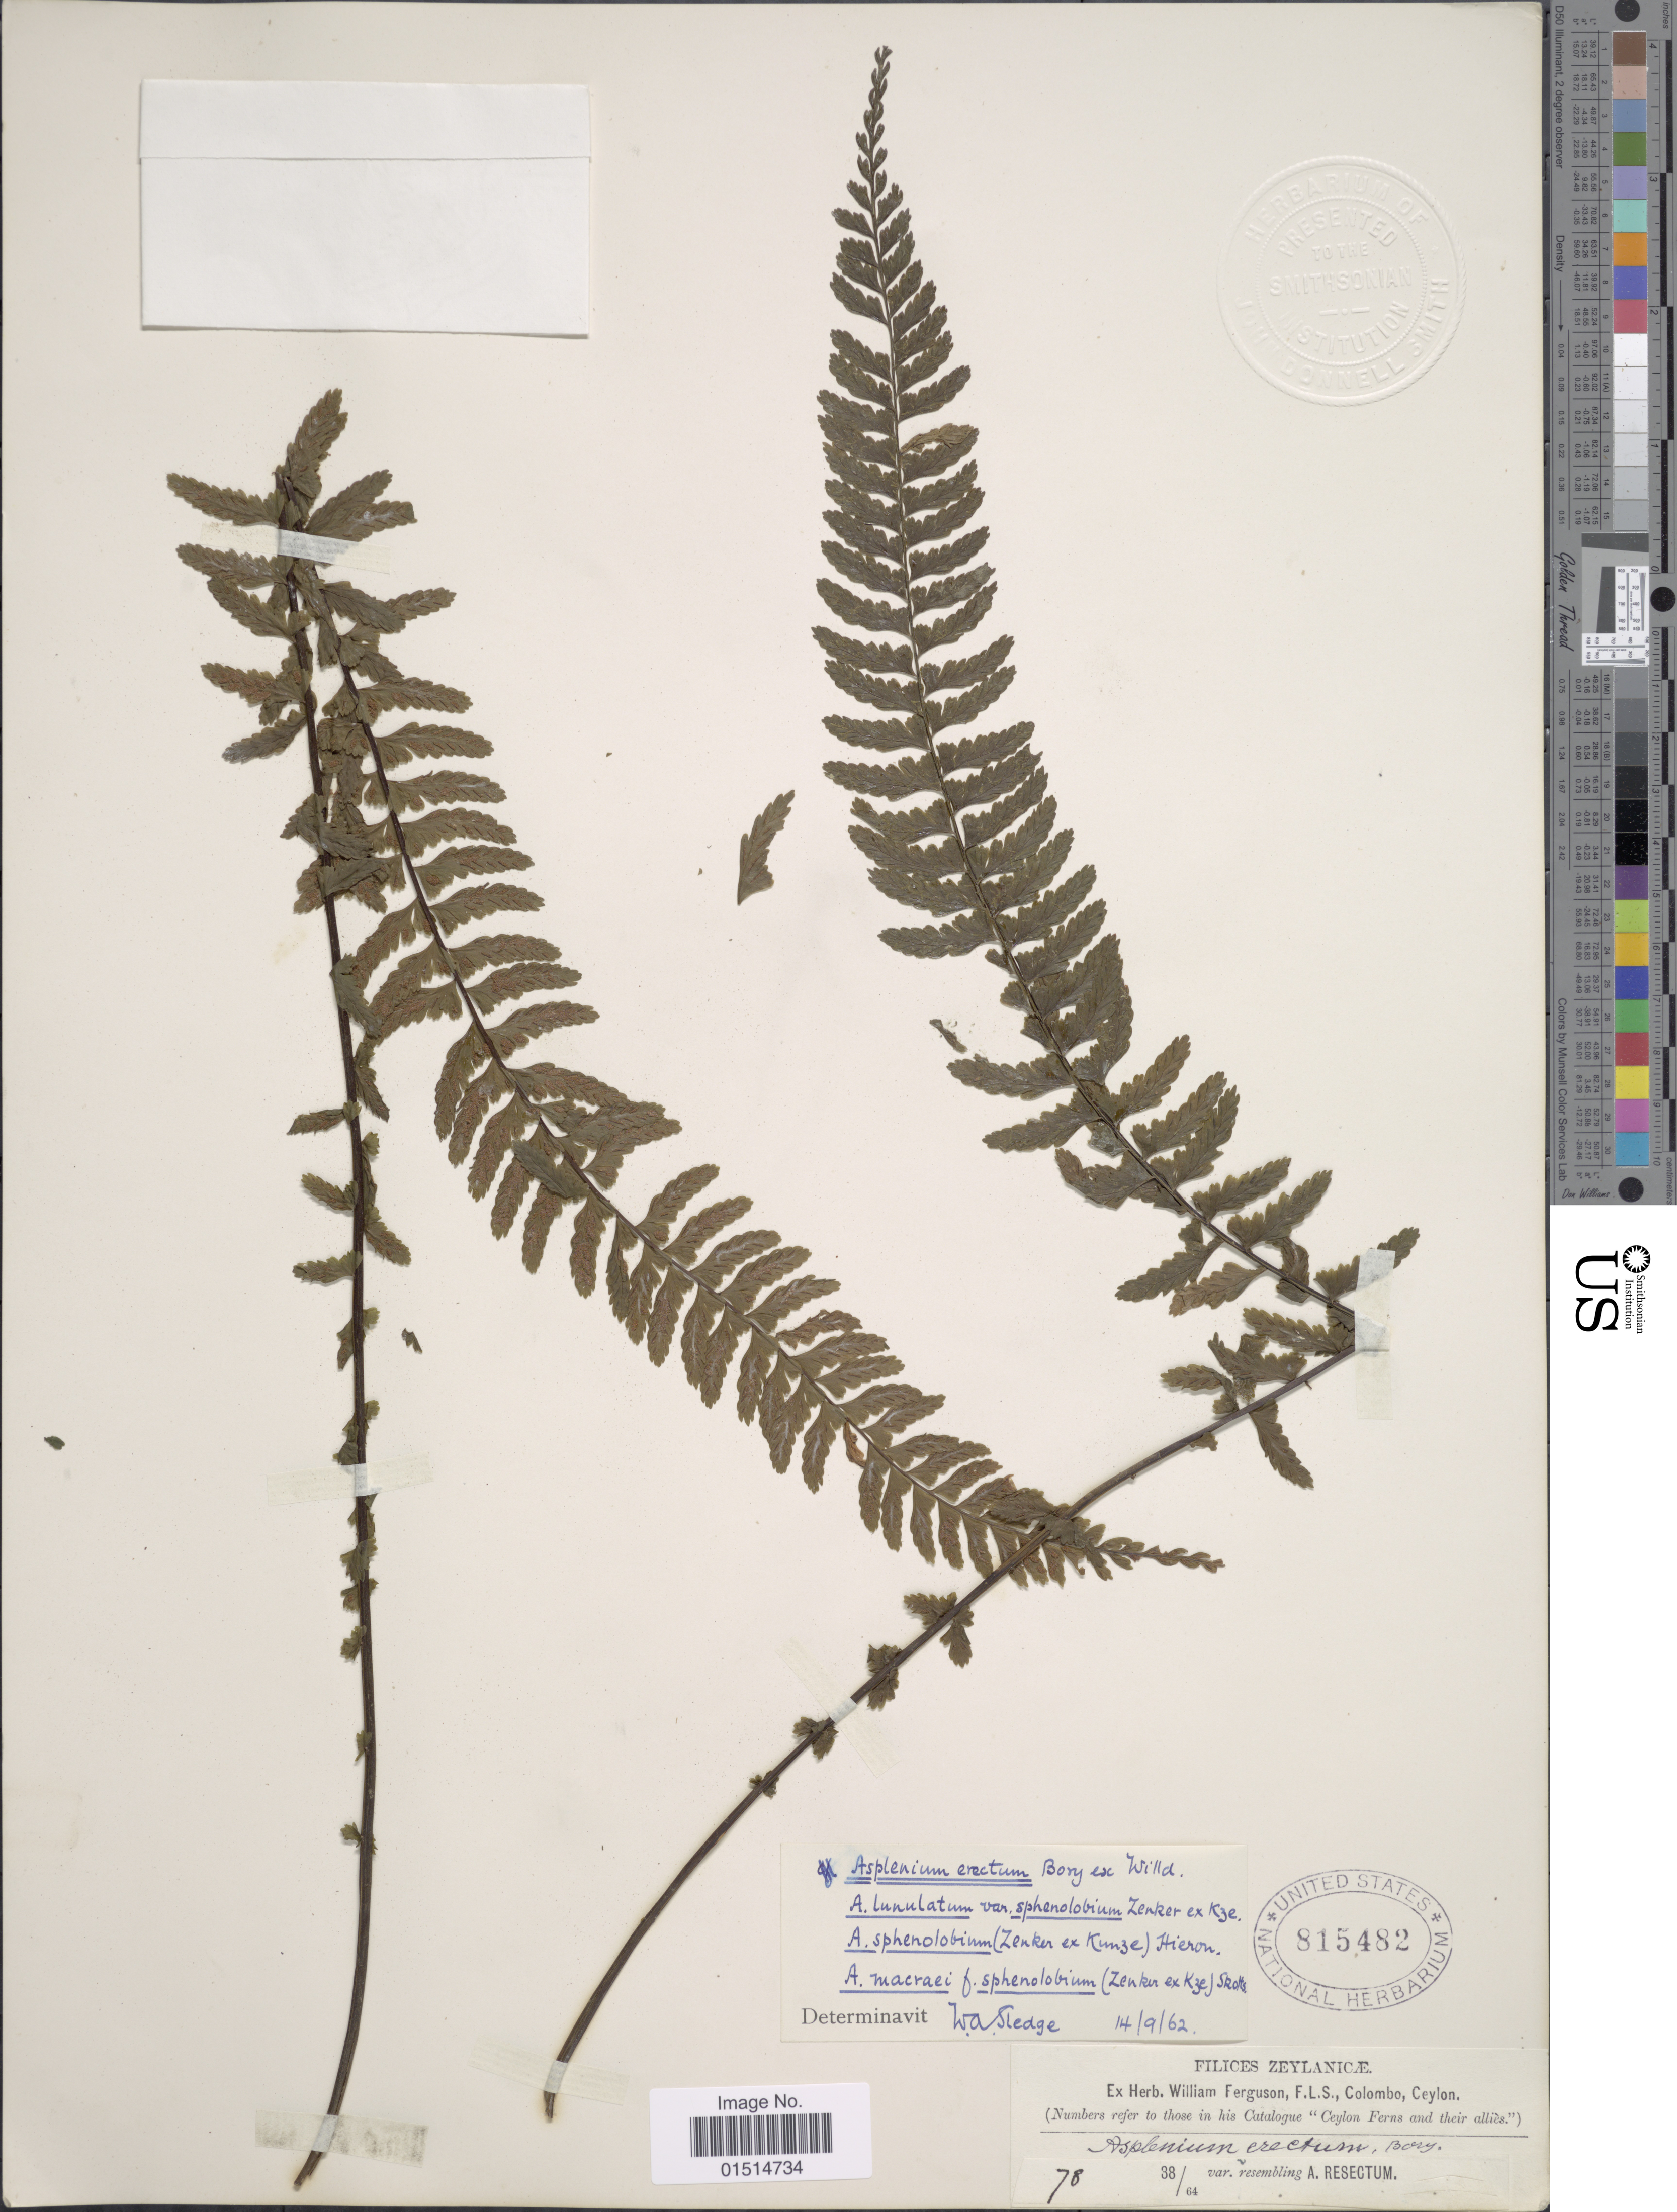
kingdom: Plantae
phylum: Tracheophyta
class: Polypodiopsida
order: Polypodiales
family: Aspleniaceae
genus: Asplenium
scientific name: Asplenium erectum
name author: Bory ex Willd.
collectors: ex herb. W. Ferguson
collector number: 78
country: Sri Lanka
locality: Ceylon. Filices Zeylanicae.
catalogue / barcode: US 815482